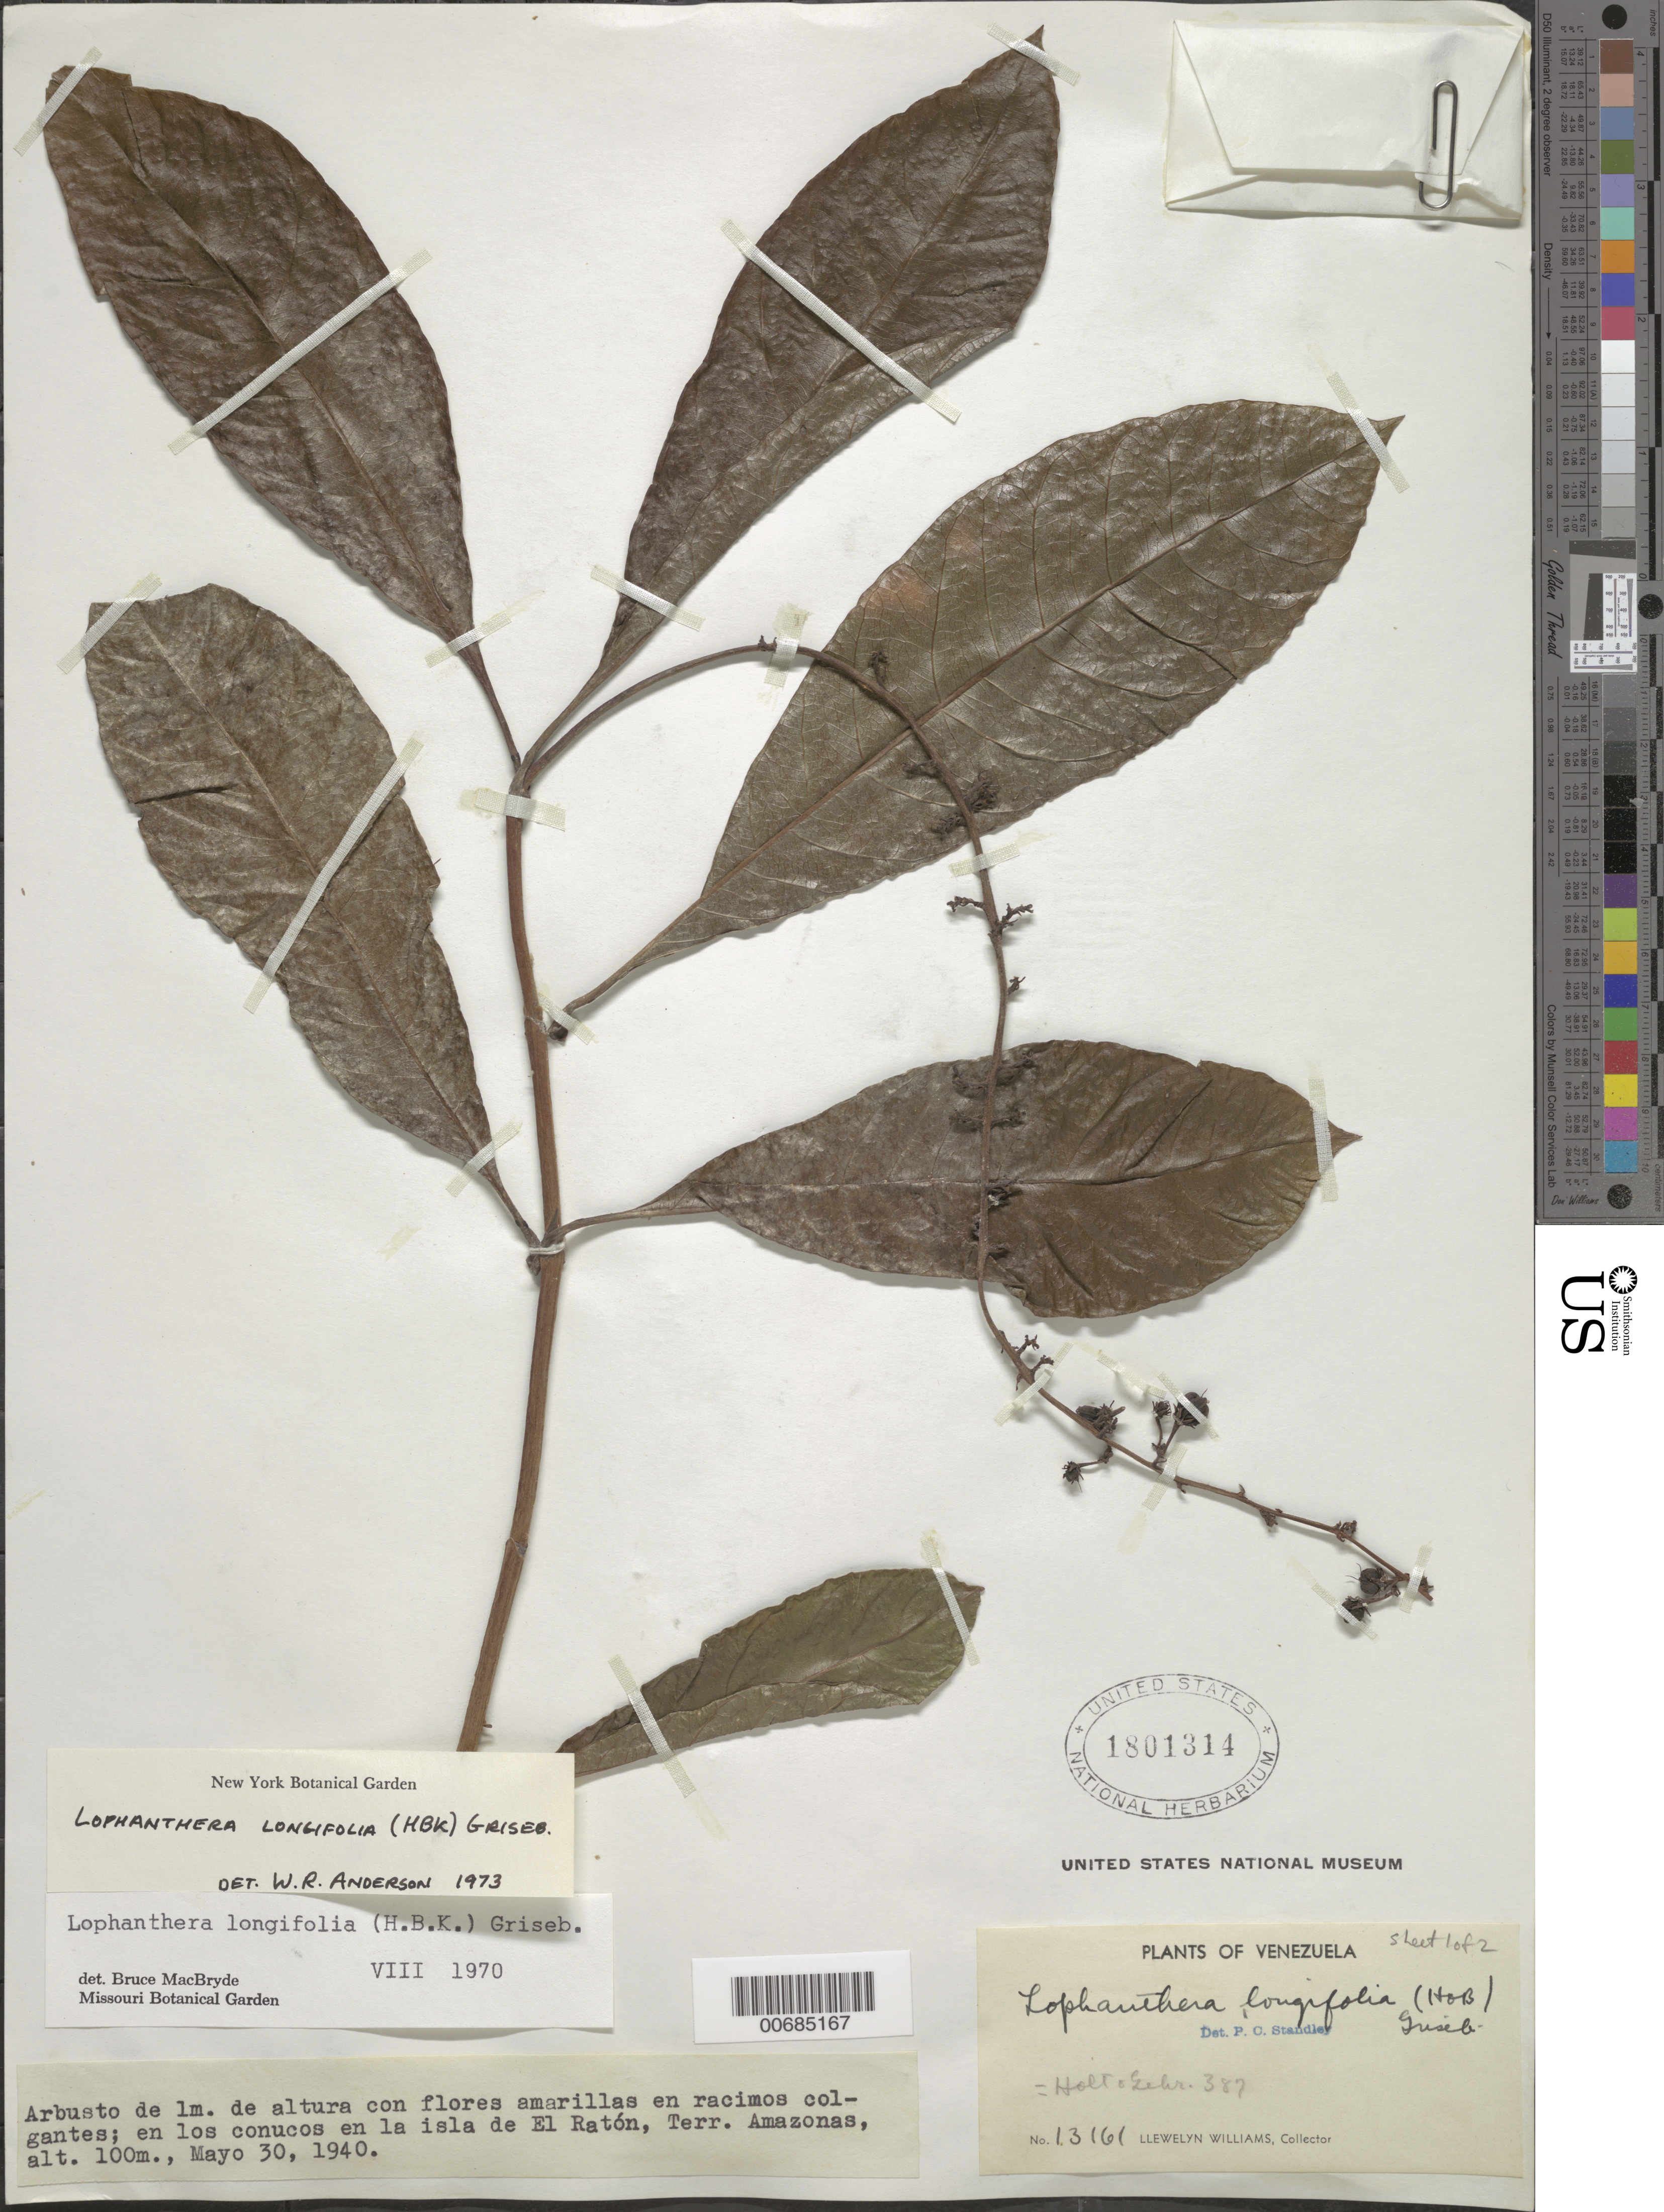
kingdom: Plantae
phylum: Tracheophyta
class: Magnoliopsida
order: Malpighiales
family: Malpighiaceae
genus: Lophanthera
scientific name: Lophanthera longifolia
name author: (Kunth) Griseb.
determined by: Anderson, W. R., (MICH), University of Michigan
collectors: Ll. Williams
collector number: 13161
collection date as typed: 30-May-40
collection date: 1940-05-30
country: Venezuela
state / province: Amazonas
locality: Isla de El Ratón, Alto Orinoco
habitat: En los conucos en la isla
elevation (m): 100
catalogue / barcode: US 1801314